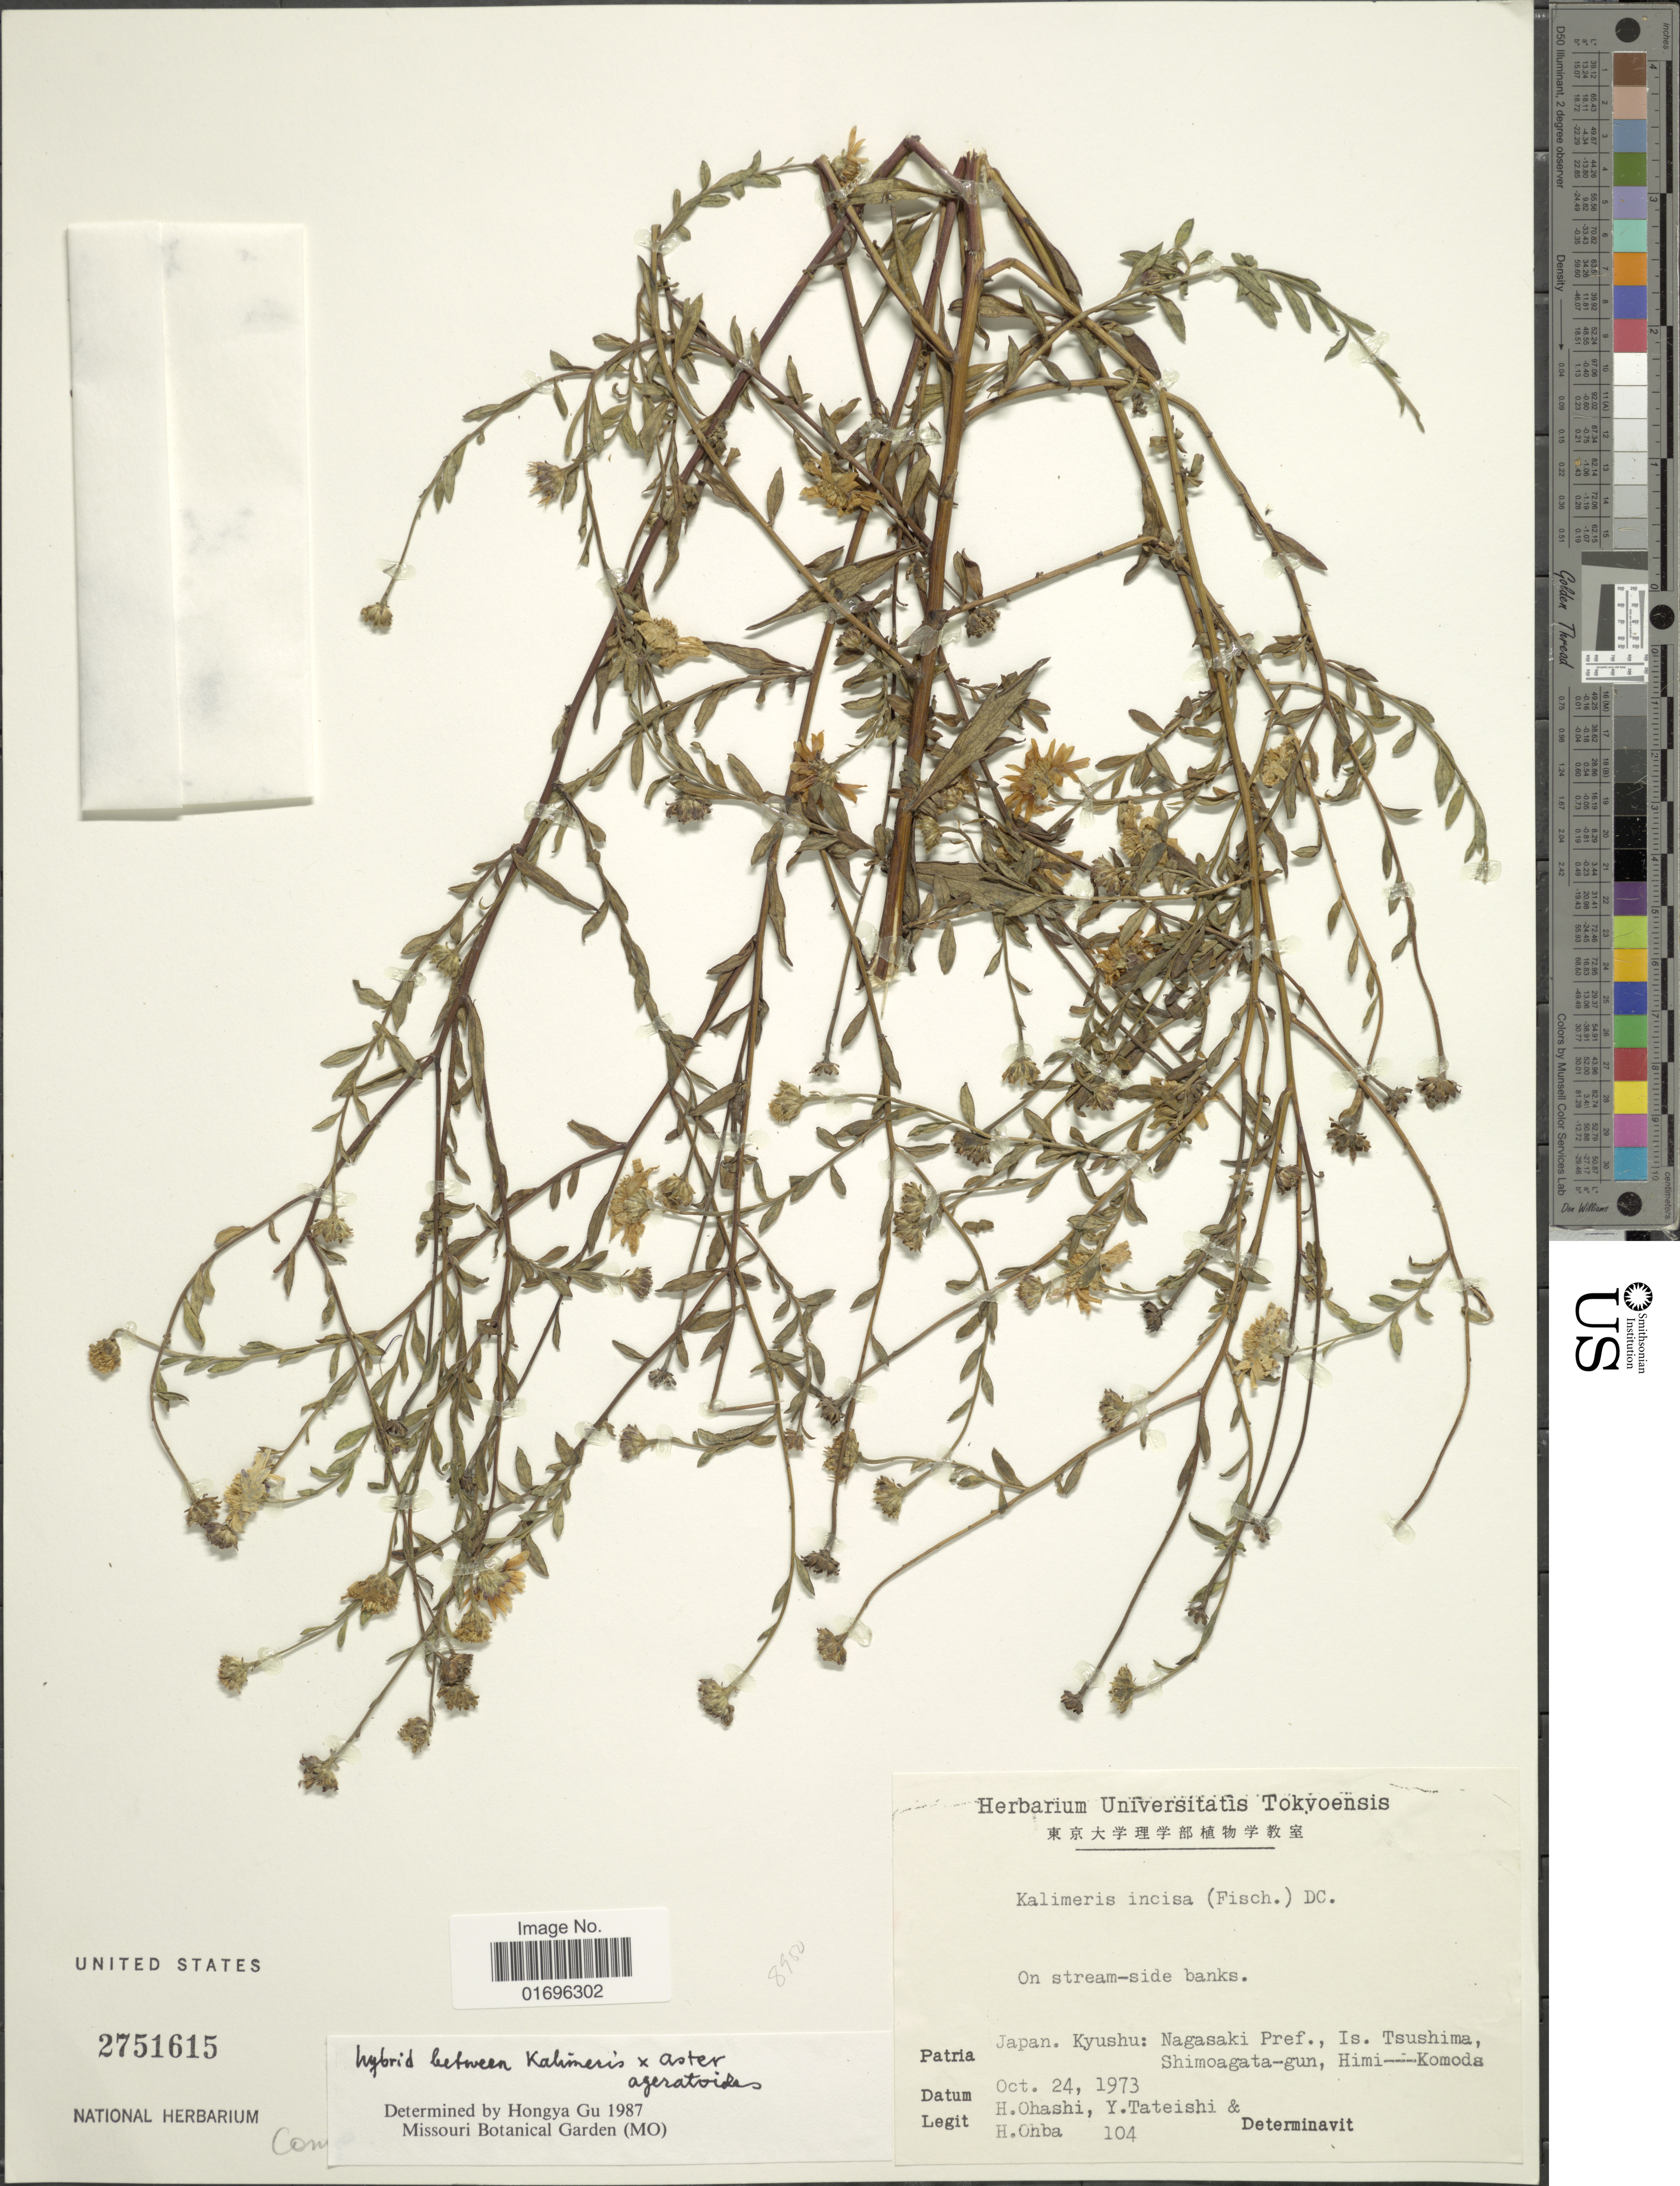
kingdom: Plantae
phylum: Tracheophyta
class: Magnoliopsida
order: Asterales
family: Asteraceae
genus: Aster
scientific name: Aster ageratoides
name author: Turcz.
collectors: H. Ohashi, Y. Tateishi & H. Ohba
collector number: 104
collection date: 1973-10-24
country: Japan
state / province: Nagasaki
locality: Japan. Kyushu: Nagasaki Pref., Is. Tsushima, Shimoagata-gun, Himi-Komoda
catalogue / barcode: US 2751615